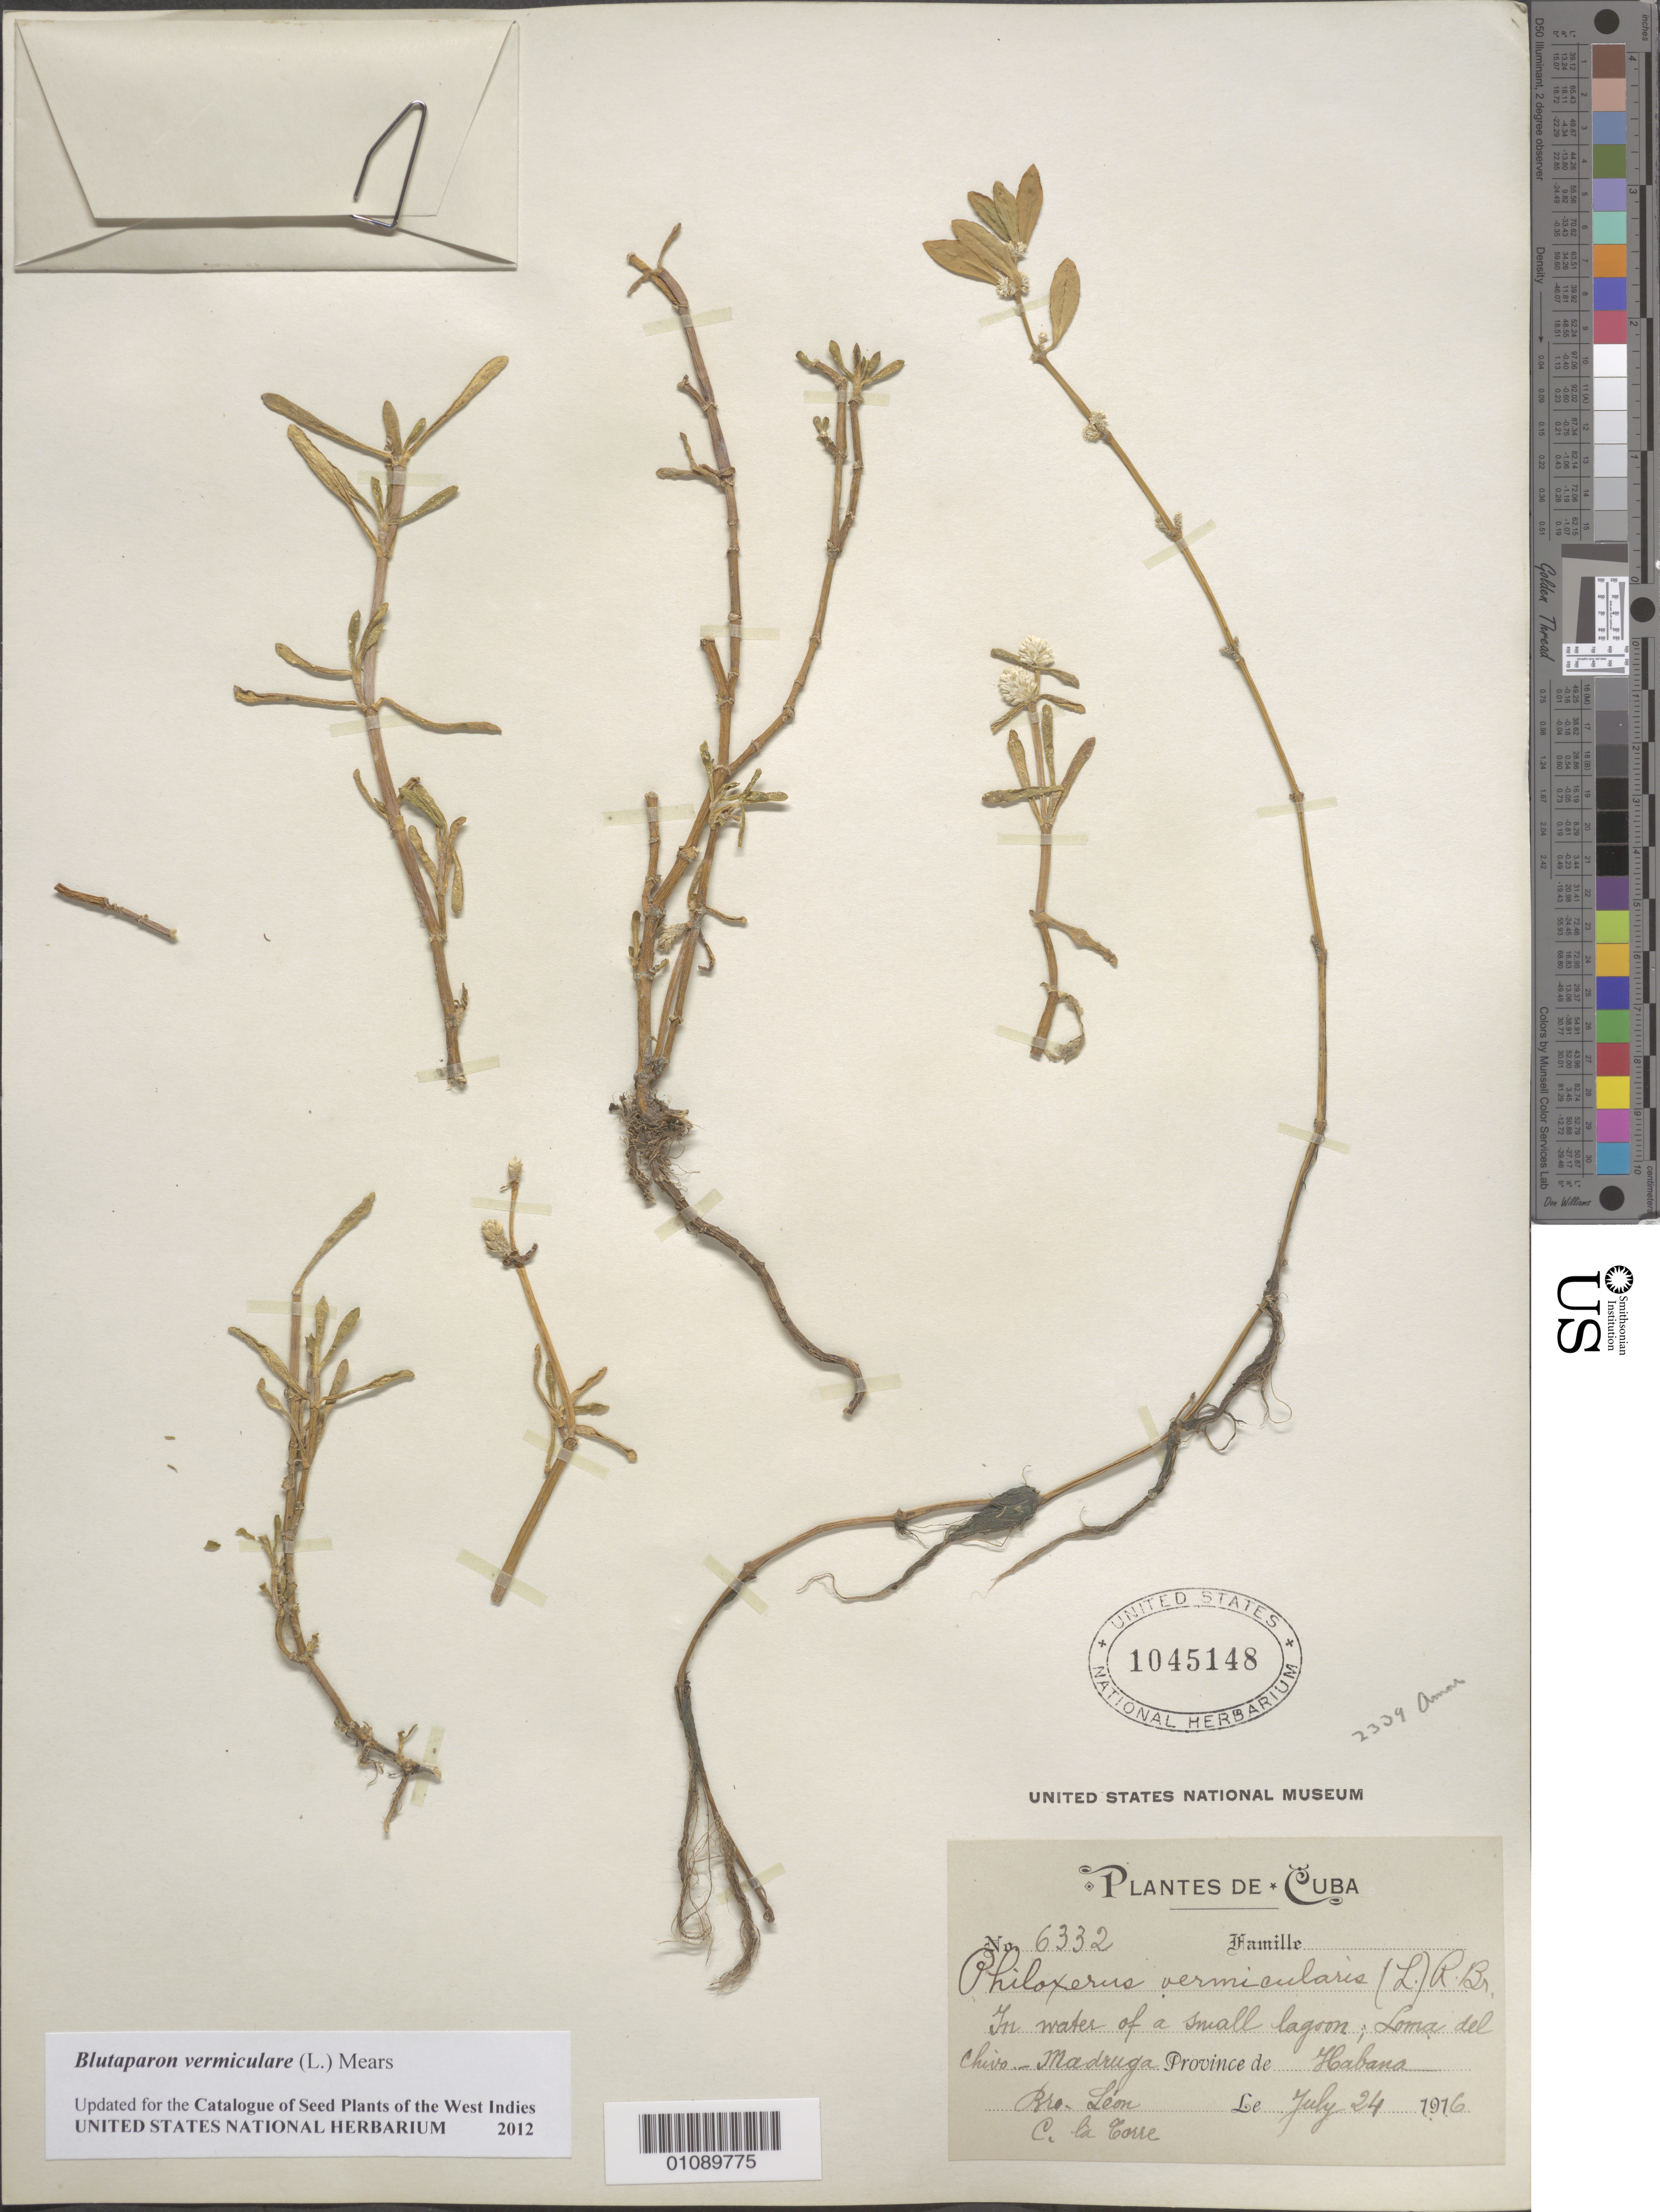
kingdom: Plantae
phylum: Tracheophyta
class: Magnoliopsida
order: Caryophyllales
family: Amaranthaceae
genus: Gomphrena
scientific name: Gomphrena vermicularis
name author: L.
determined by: Strong, Mark T., (BOT), Smithsonian Institution - National Museum of Natural History (UNITED STATES)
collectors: Bro. León & Bro. León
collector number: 6332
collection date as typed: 24 Jul 1916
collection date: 1916-07-24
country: Cuba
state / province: La Habana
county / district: Madruga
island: Cuba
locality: Madruga, Loma del Chivo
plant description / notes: mixed with letter B. Alternanthera sessilis (L.) DC.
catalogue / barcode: US 1045148